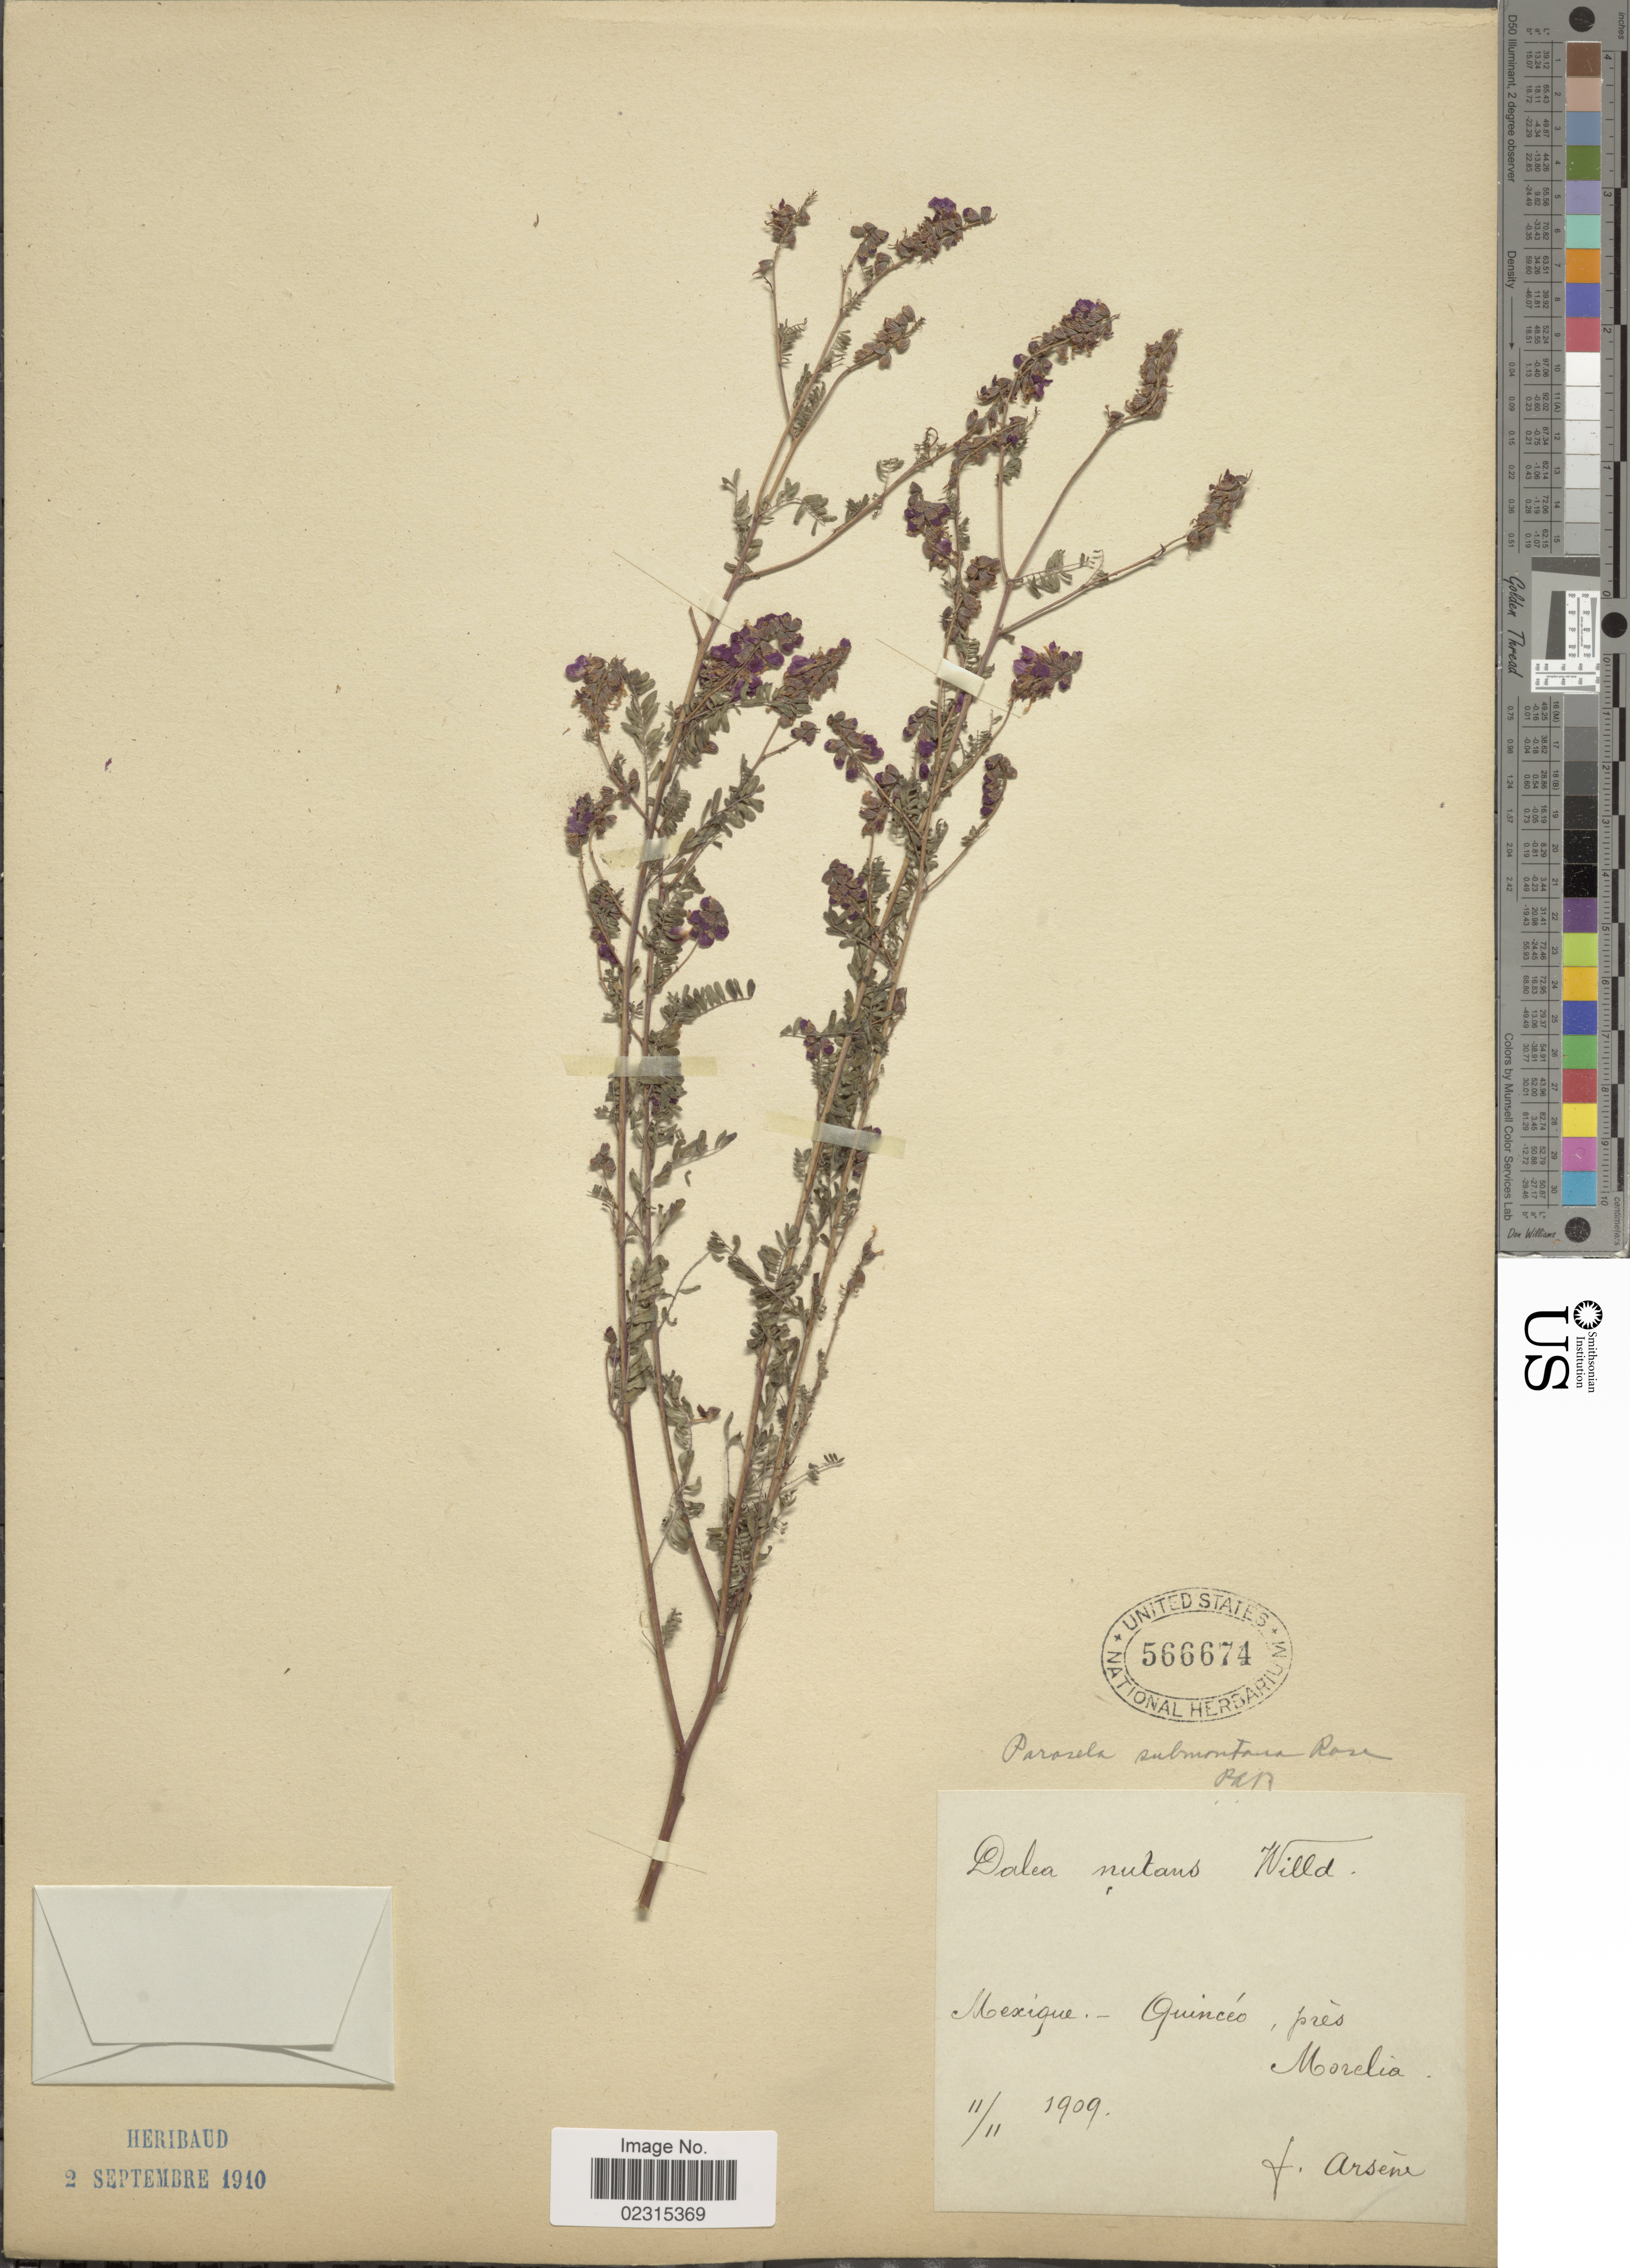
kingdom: Plantae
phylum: Tracheophyta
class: Magnoliopsida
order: Fabales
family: Fabaceae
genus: Marina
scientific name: Marina nutans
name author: (Cav.) Barneby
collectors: F. Arsène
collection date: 1909-11-11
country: Mexico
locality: Quincei pres Morelia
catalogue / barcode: US 566674